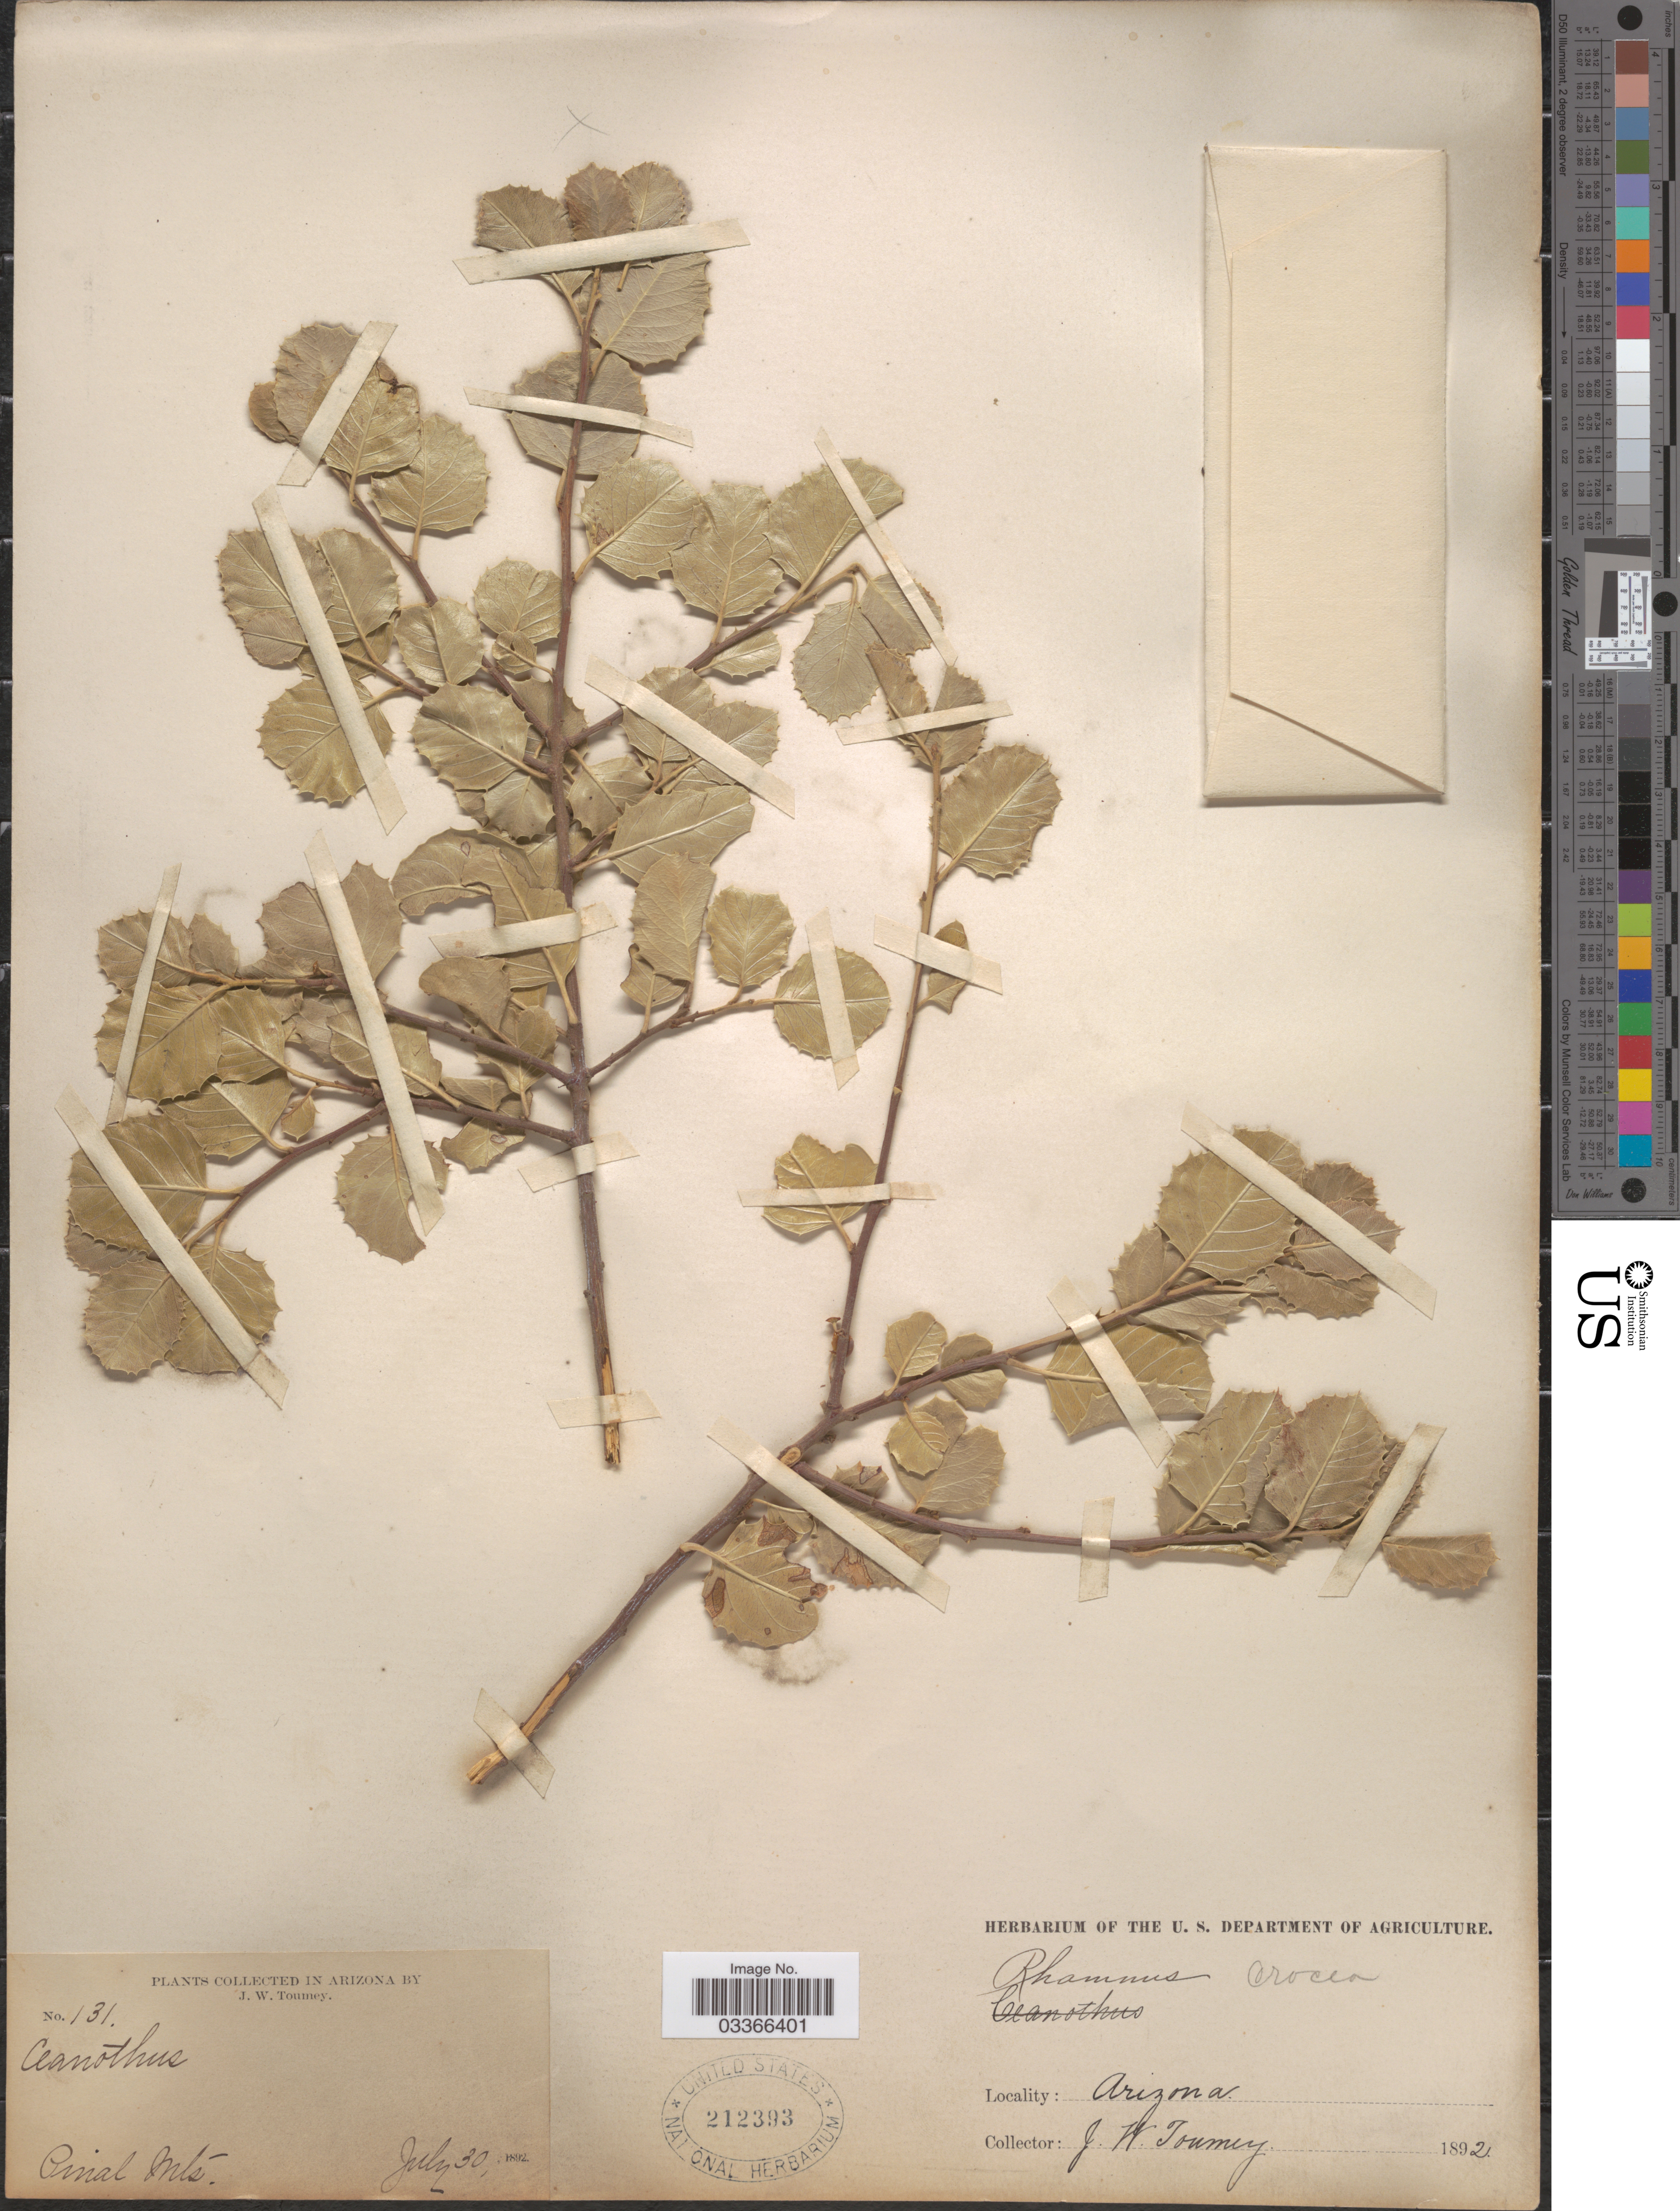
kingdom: Plantae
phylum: Tracheophyta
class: Magnoliopsida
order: Rosales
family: Rhamnaceae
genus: Rhamnus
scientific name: Rhamnus crocea var. ilicifolia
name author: (Kellogg) Greene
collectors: J. W. Toumey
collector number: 131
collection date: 1892-07-30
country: United States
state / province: Arizona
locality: Pinal Mts.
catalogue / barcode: US 212393